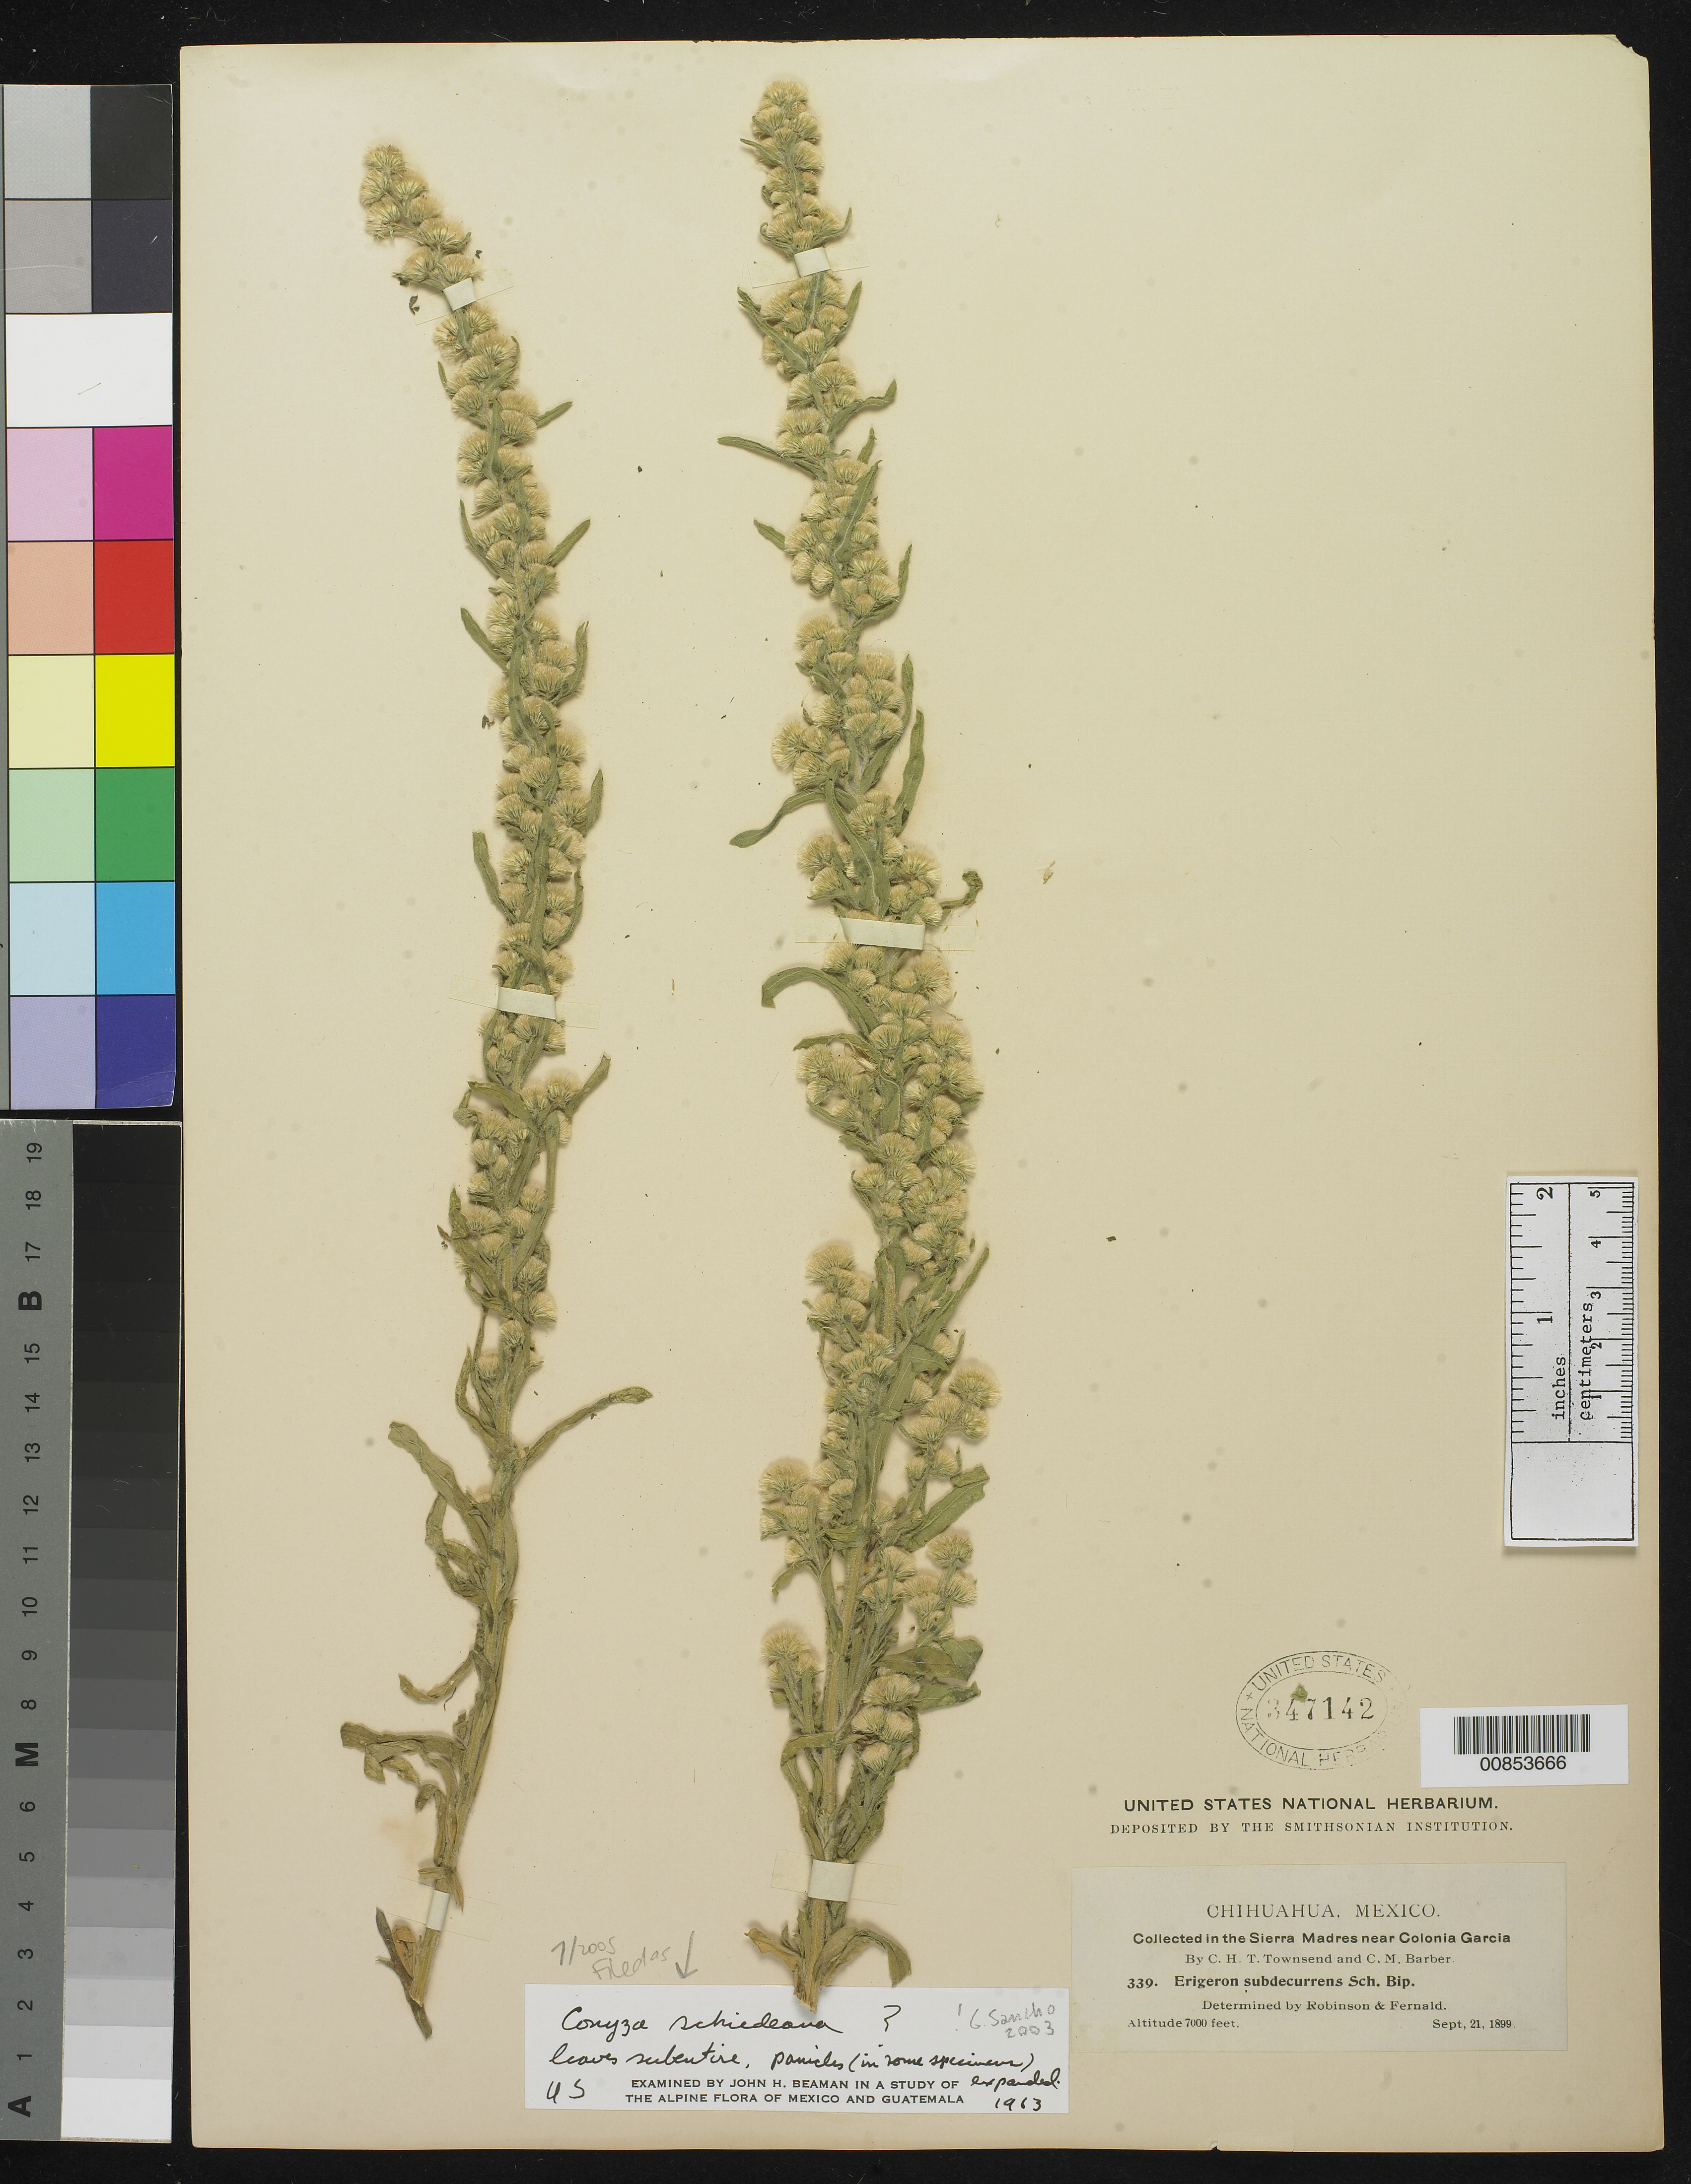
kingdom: Plantae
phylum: Tracheophyta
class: Magnoliopsida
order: Asterales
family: Asteraceae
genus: Conyza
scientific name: Conyza schiedeana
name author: (Less.) Cronq.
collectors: C. H. T. Townsend & C. Barber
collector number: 339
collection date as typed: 21 Sep 1899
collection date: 1899-09-21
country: Mexico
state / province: Chihuahua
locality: Sierra Madre near Colonia García.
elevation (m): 2134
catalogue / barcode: US 347142